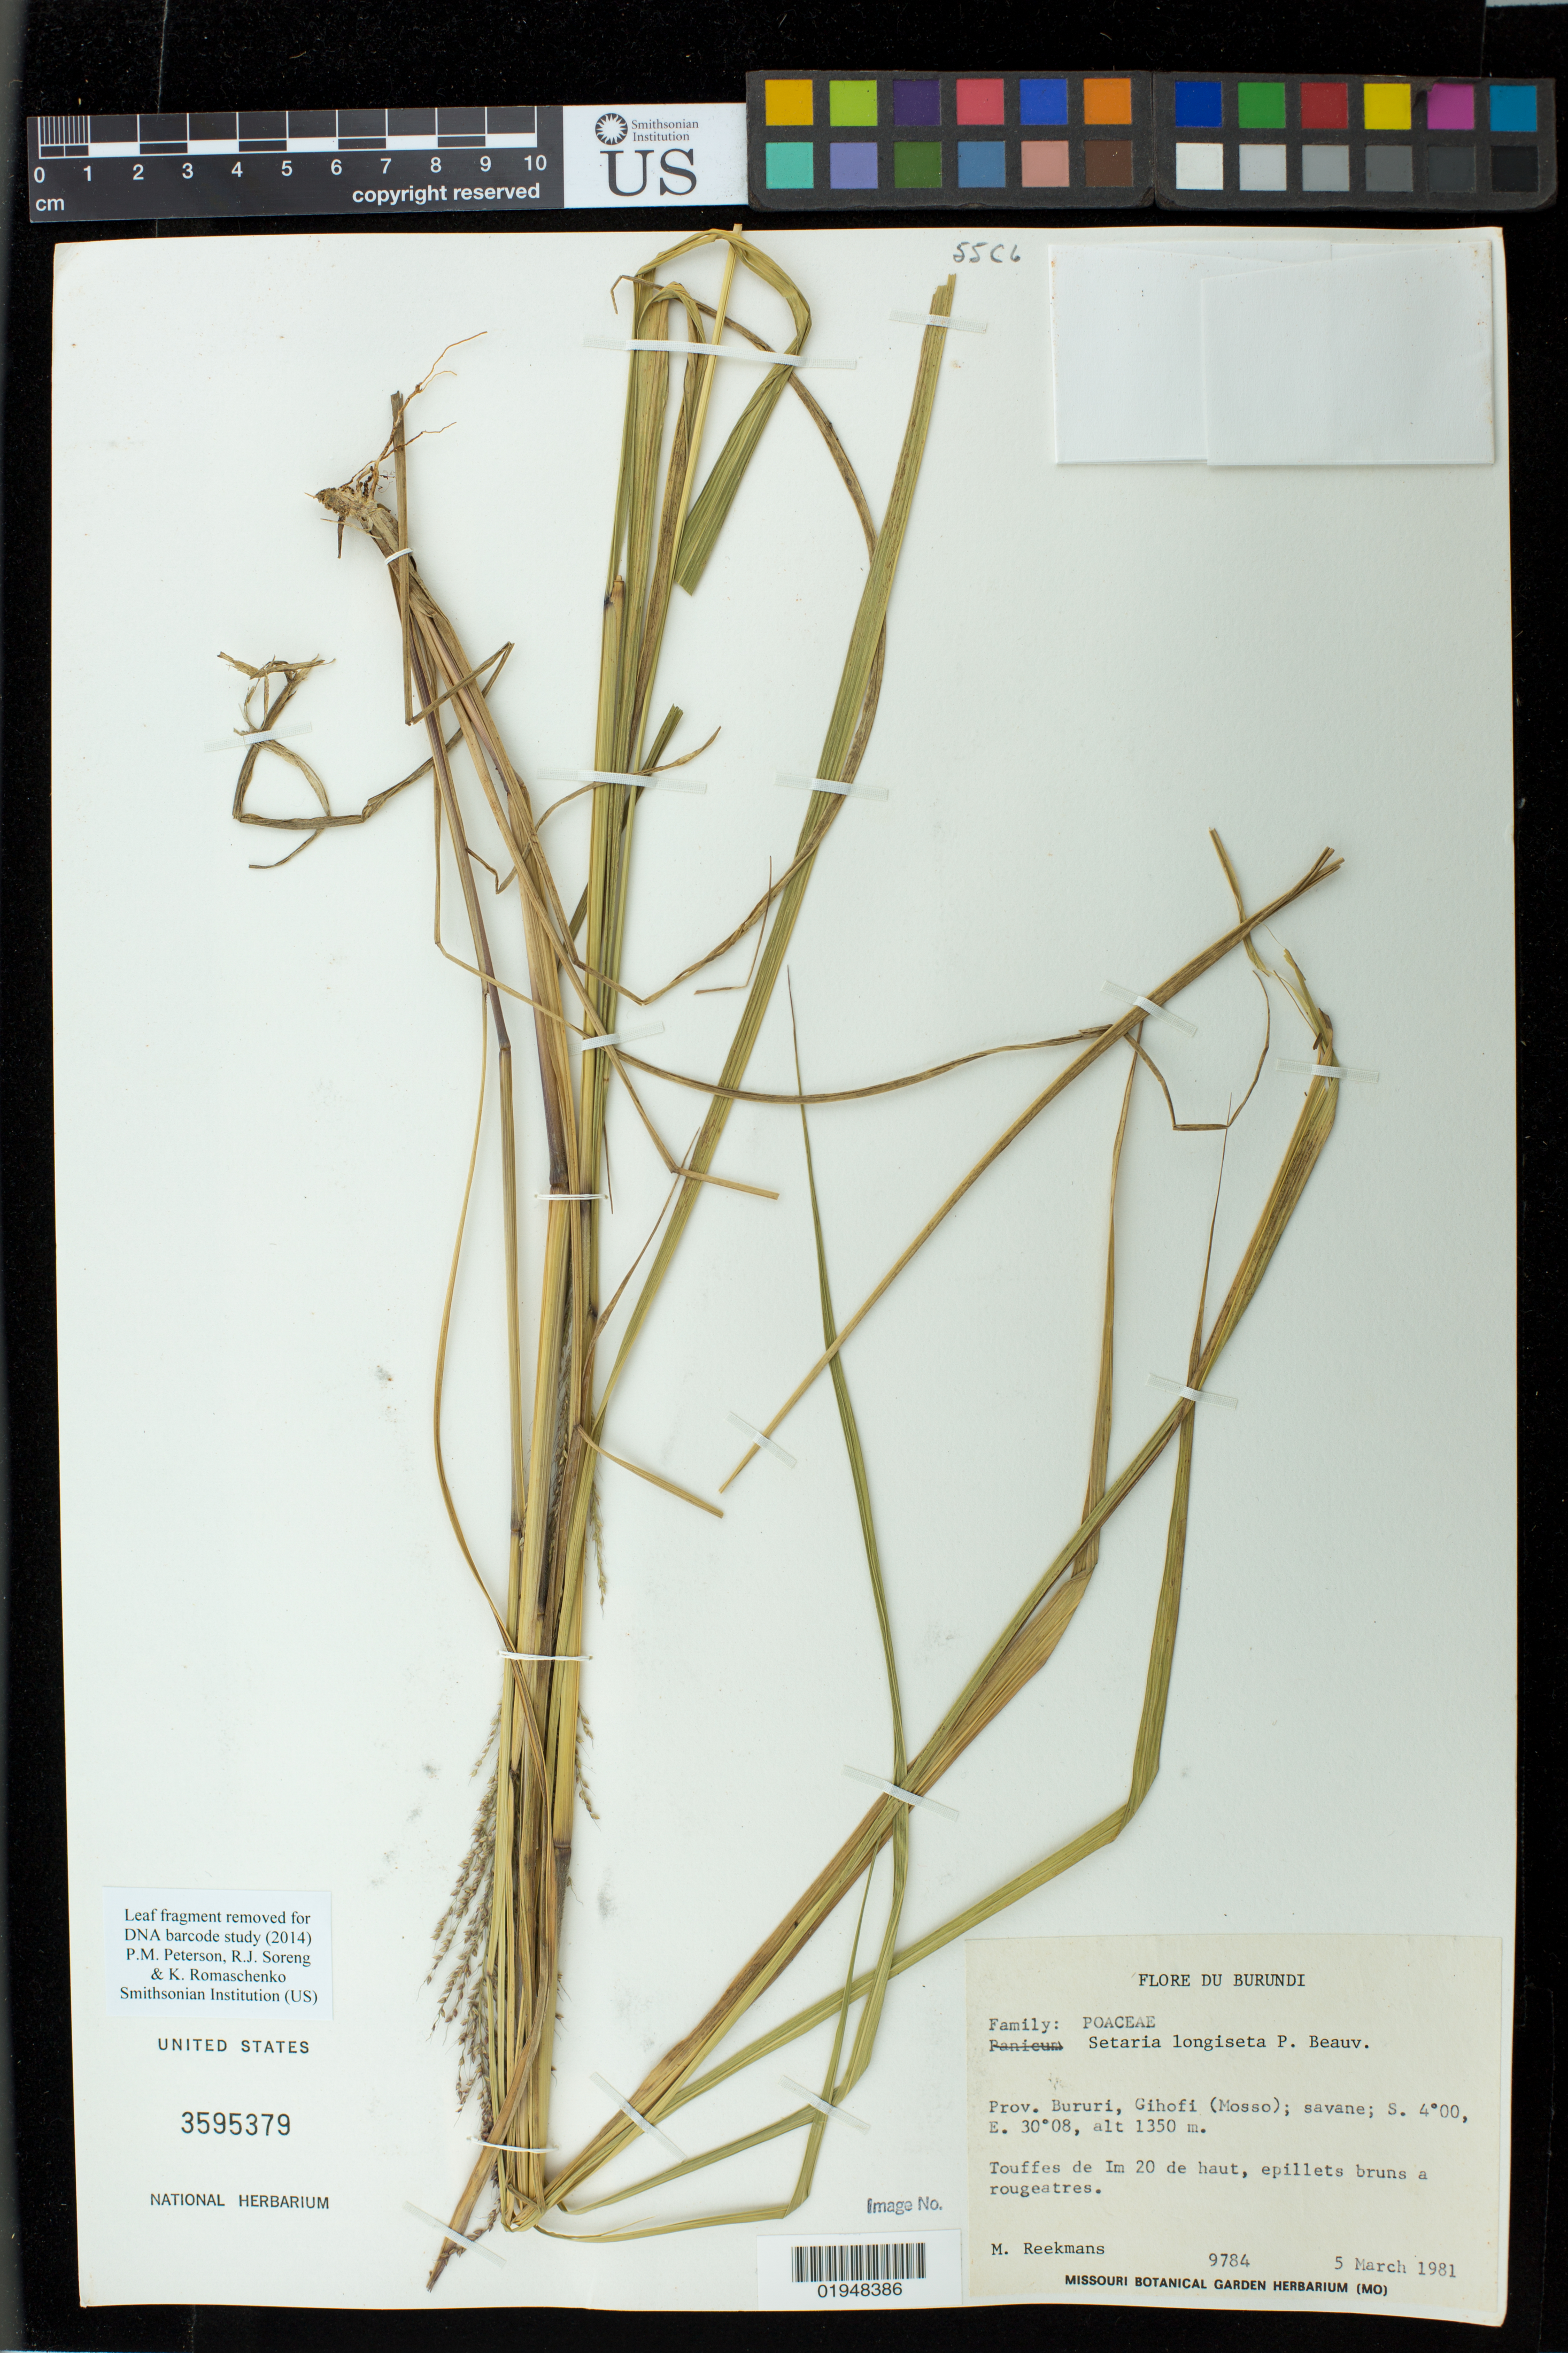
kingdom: Plantae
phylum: Tracheophyta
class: Liliopsida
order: Poales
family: Poaceae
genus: Setaria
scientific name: Setaria longiseta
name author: P. Beauv.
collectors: M. Reekmans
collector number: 9784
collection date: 1981-03-05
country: Burundi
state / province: Bururi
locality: Gihofi (Mosso)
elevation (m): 1350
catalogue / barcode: US 3595379